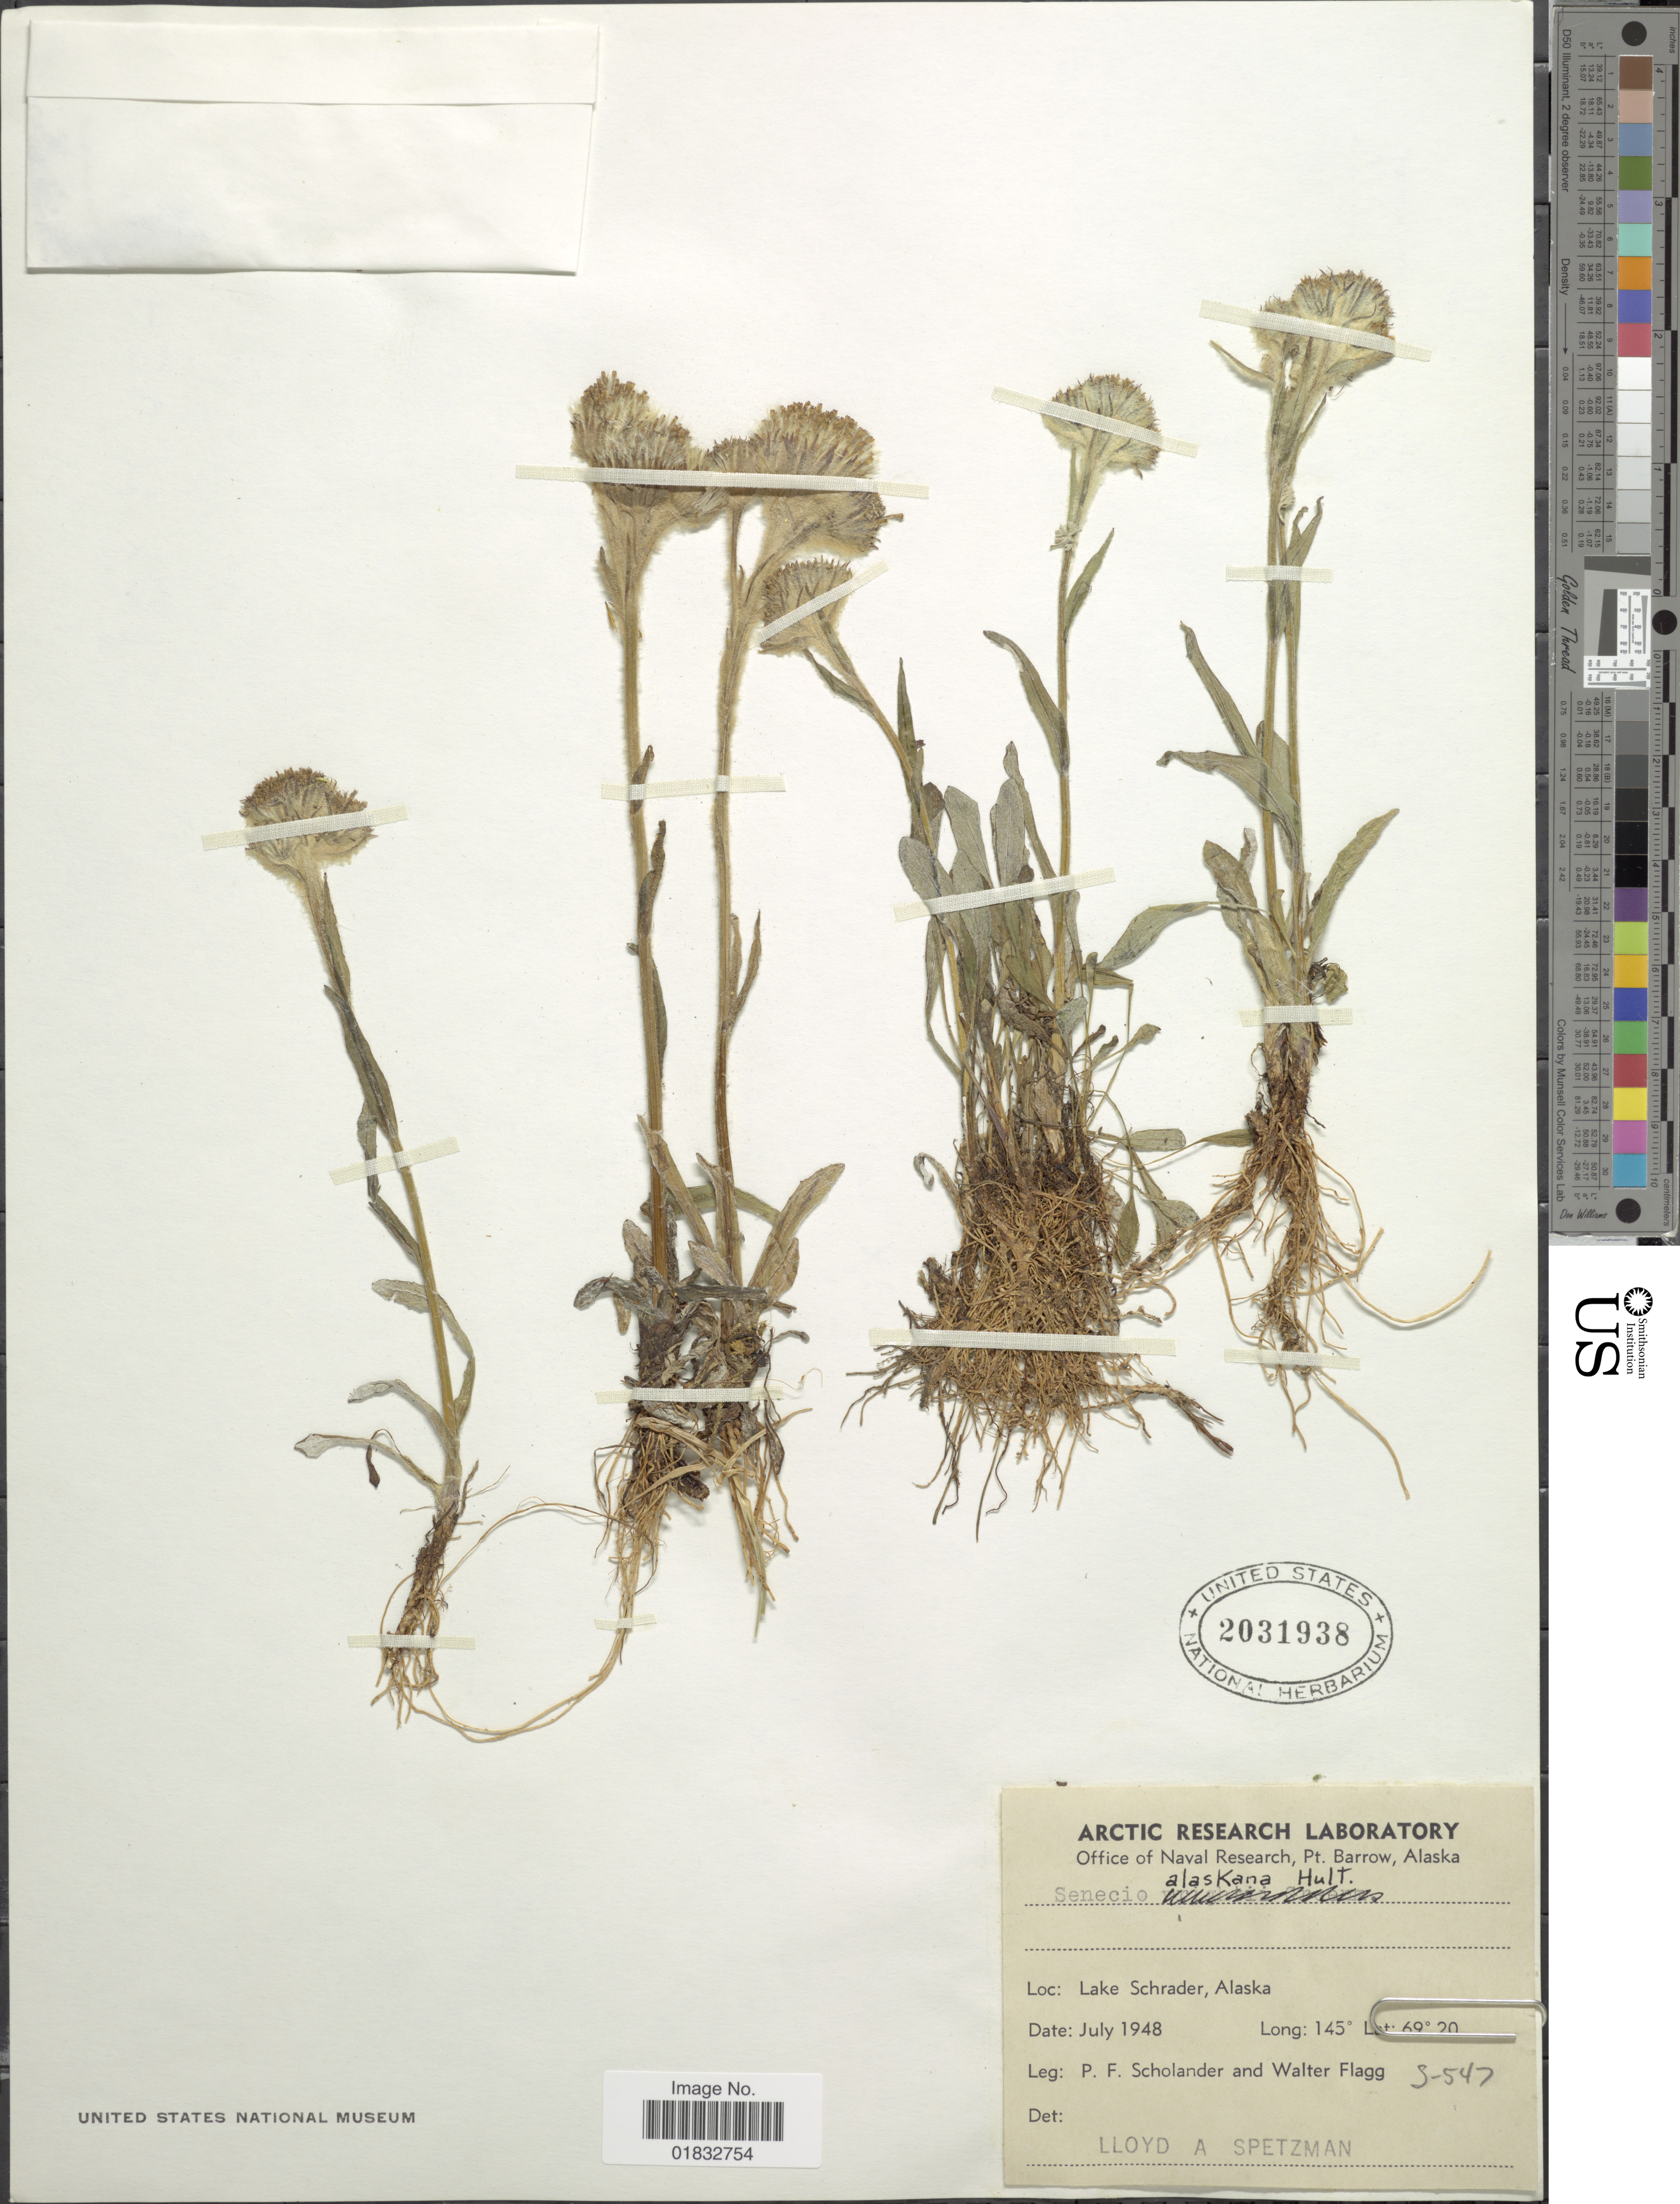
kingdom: Plantae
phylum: Tracheophyta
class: Magnoliopsida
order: Asterales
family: Asteraceae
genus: Tephroseris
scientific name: Tephroseris yukonensis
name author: (A.E. Porsild) Holub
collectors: P. Scholander & W. Flagg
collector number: S-547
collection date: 1948-07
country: United States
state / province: Alaska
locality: Lake Schrader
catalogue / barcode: US 2031938